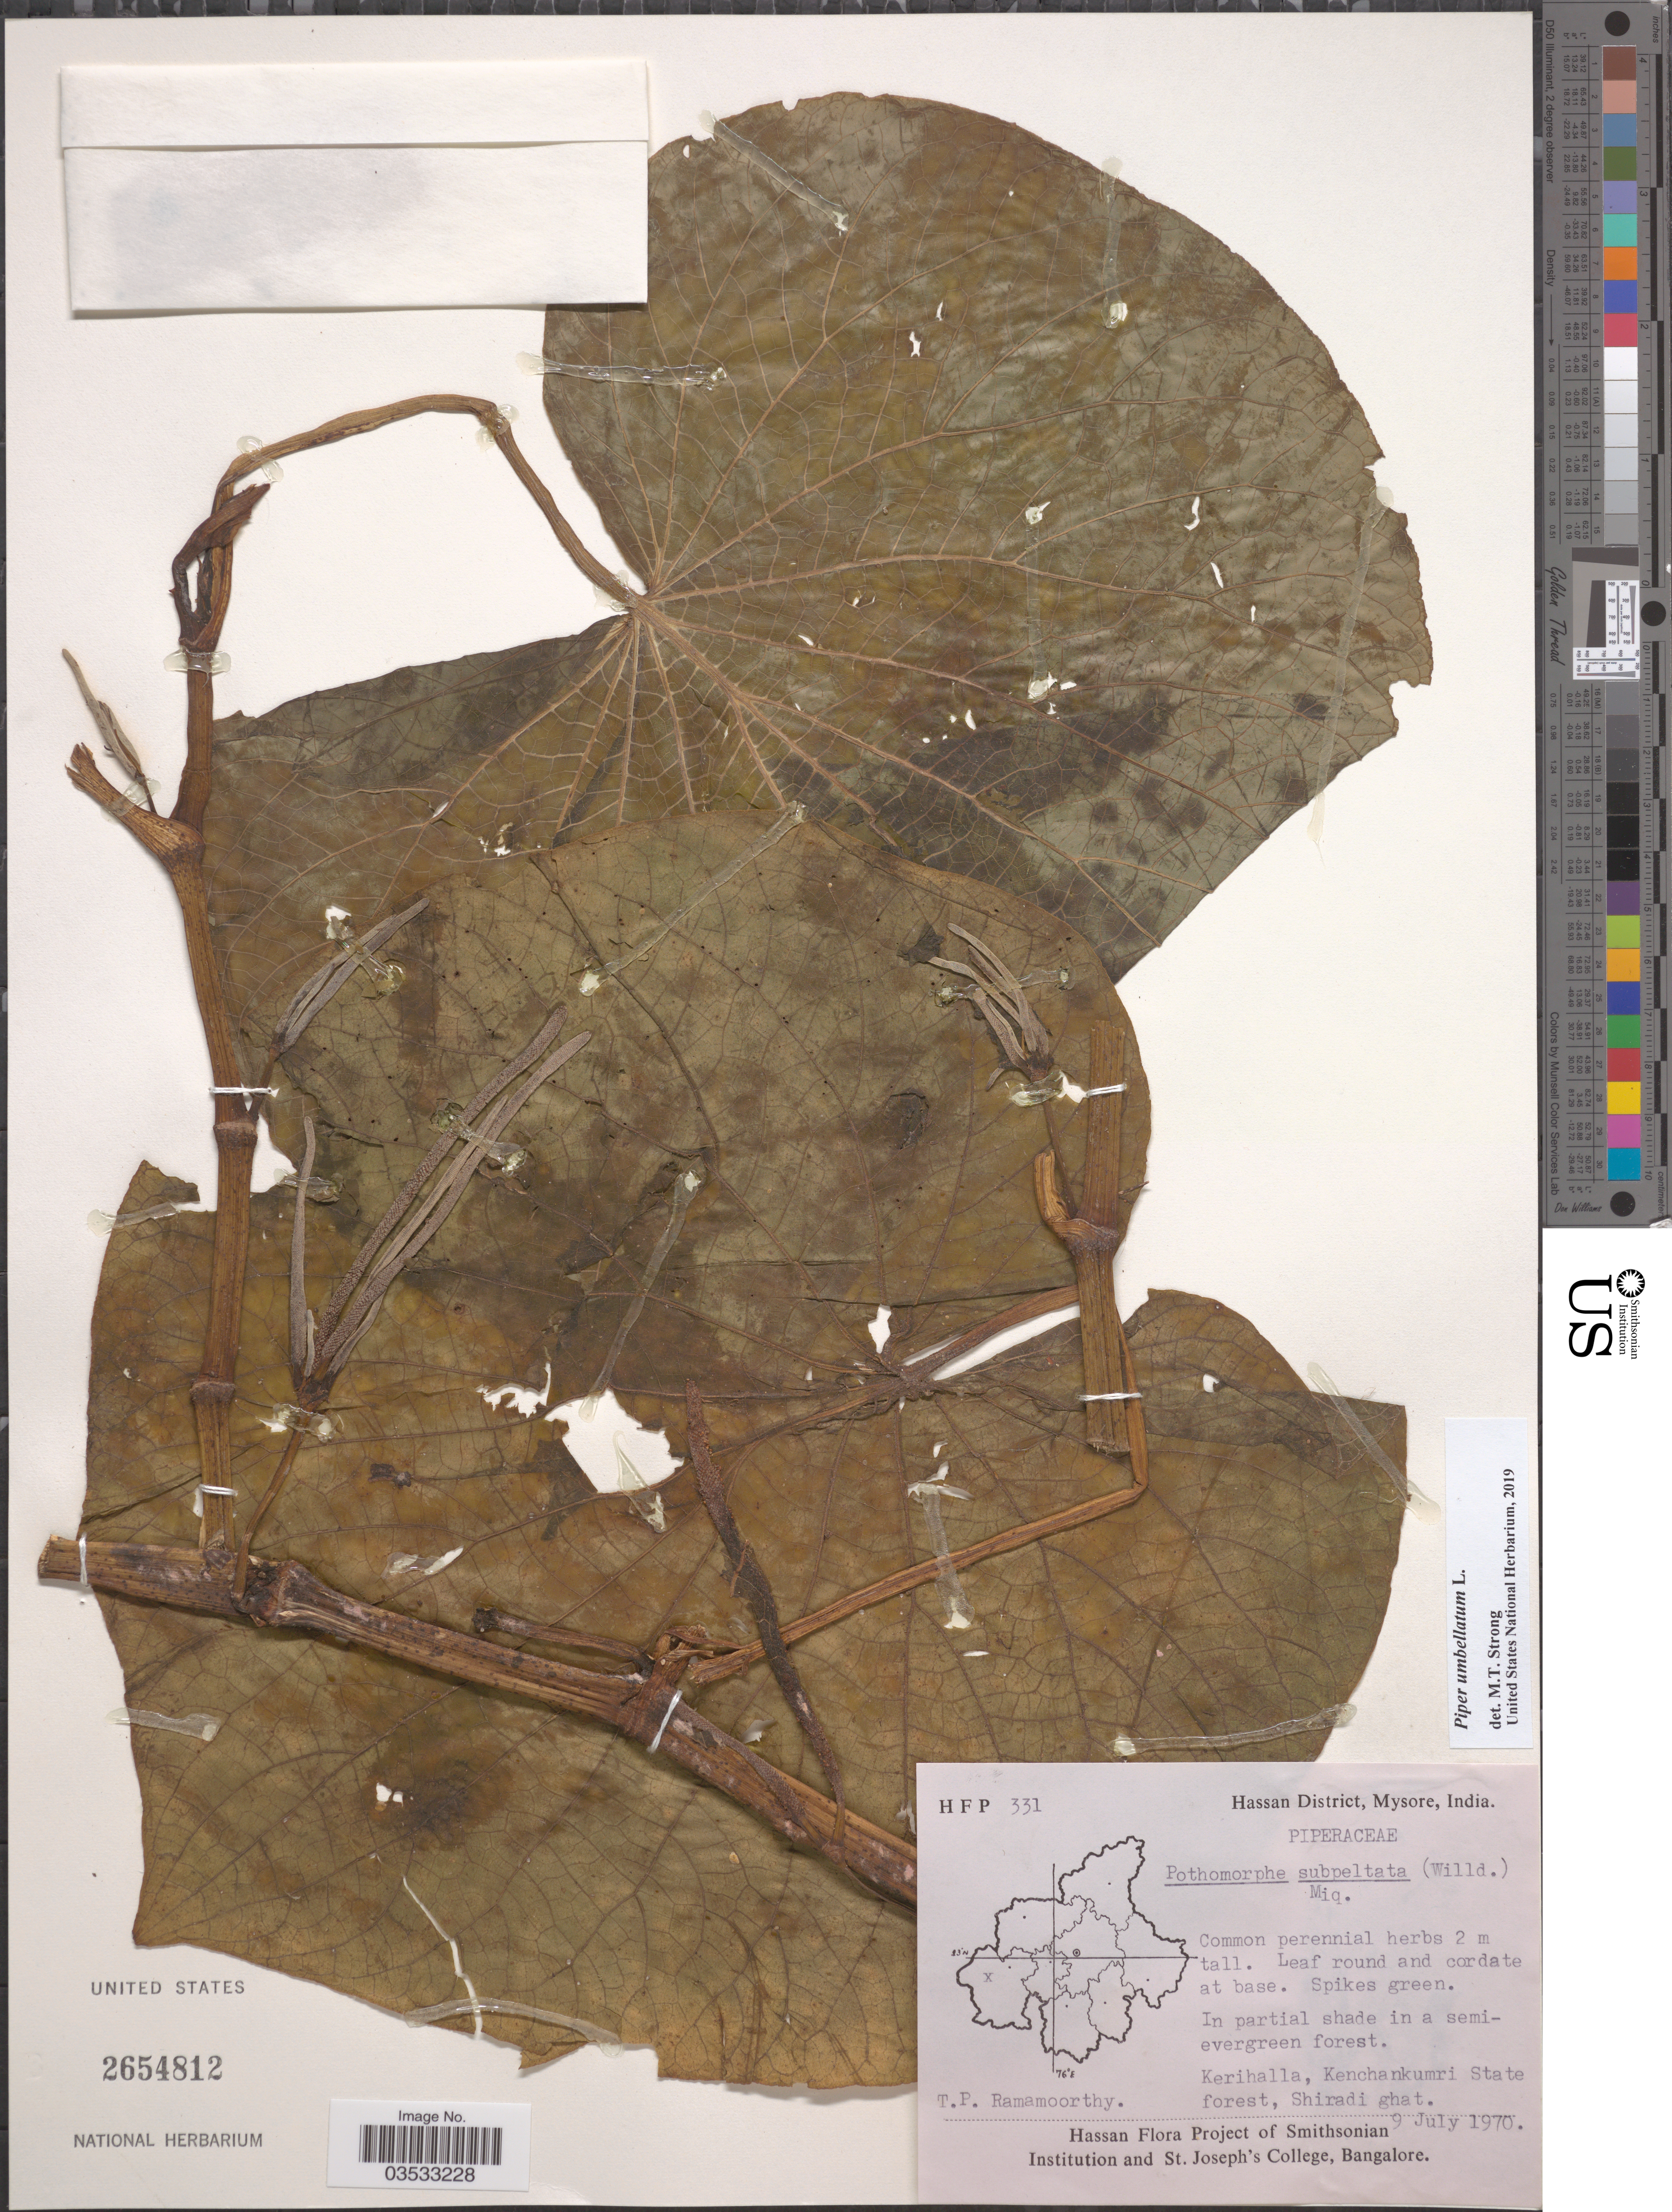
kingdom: Plantae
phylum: Tracheophyta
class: Magnoliopsida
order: Piperales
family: Piperaceae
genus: Piper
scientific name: Piper umbellatum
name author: L.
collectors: T. P. Ramamoorthy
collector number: HFP331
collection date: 1970-07-09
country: India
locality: Hassan District, Mysore. Kerihalla, Kenchankumri State forest, Shiradi ghat.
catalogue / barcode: US 2654812